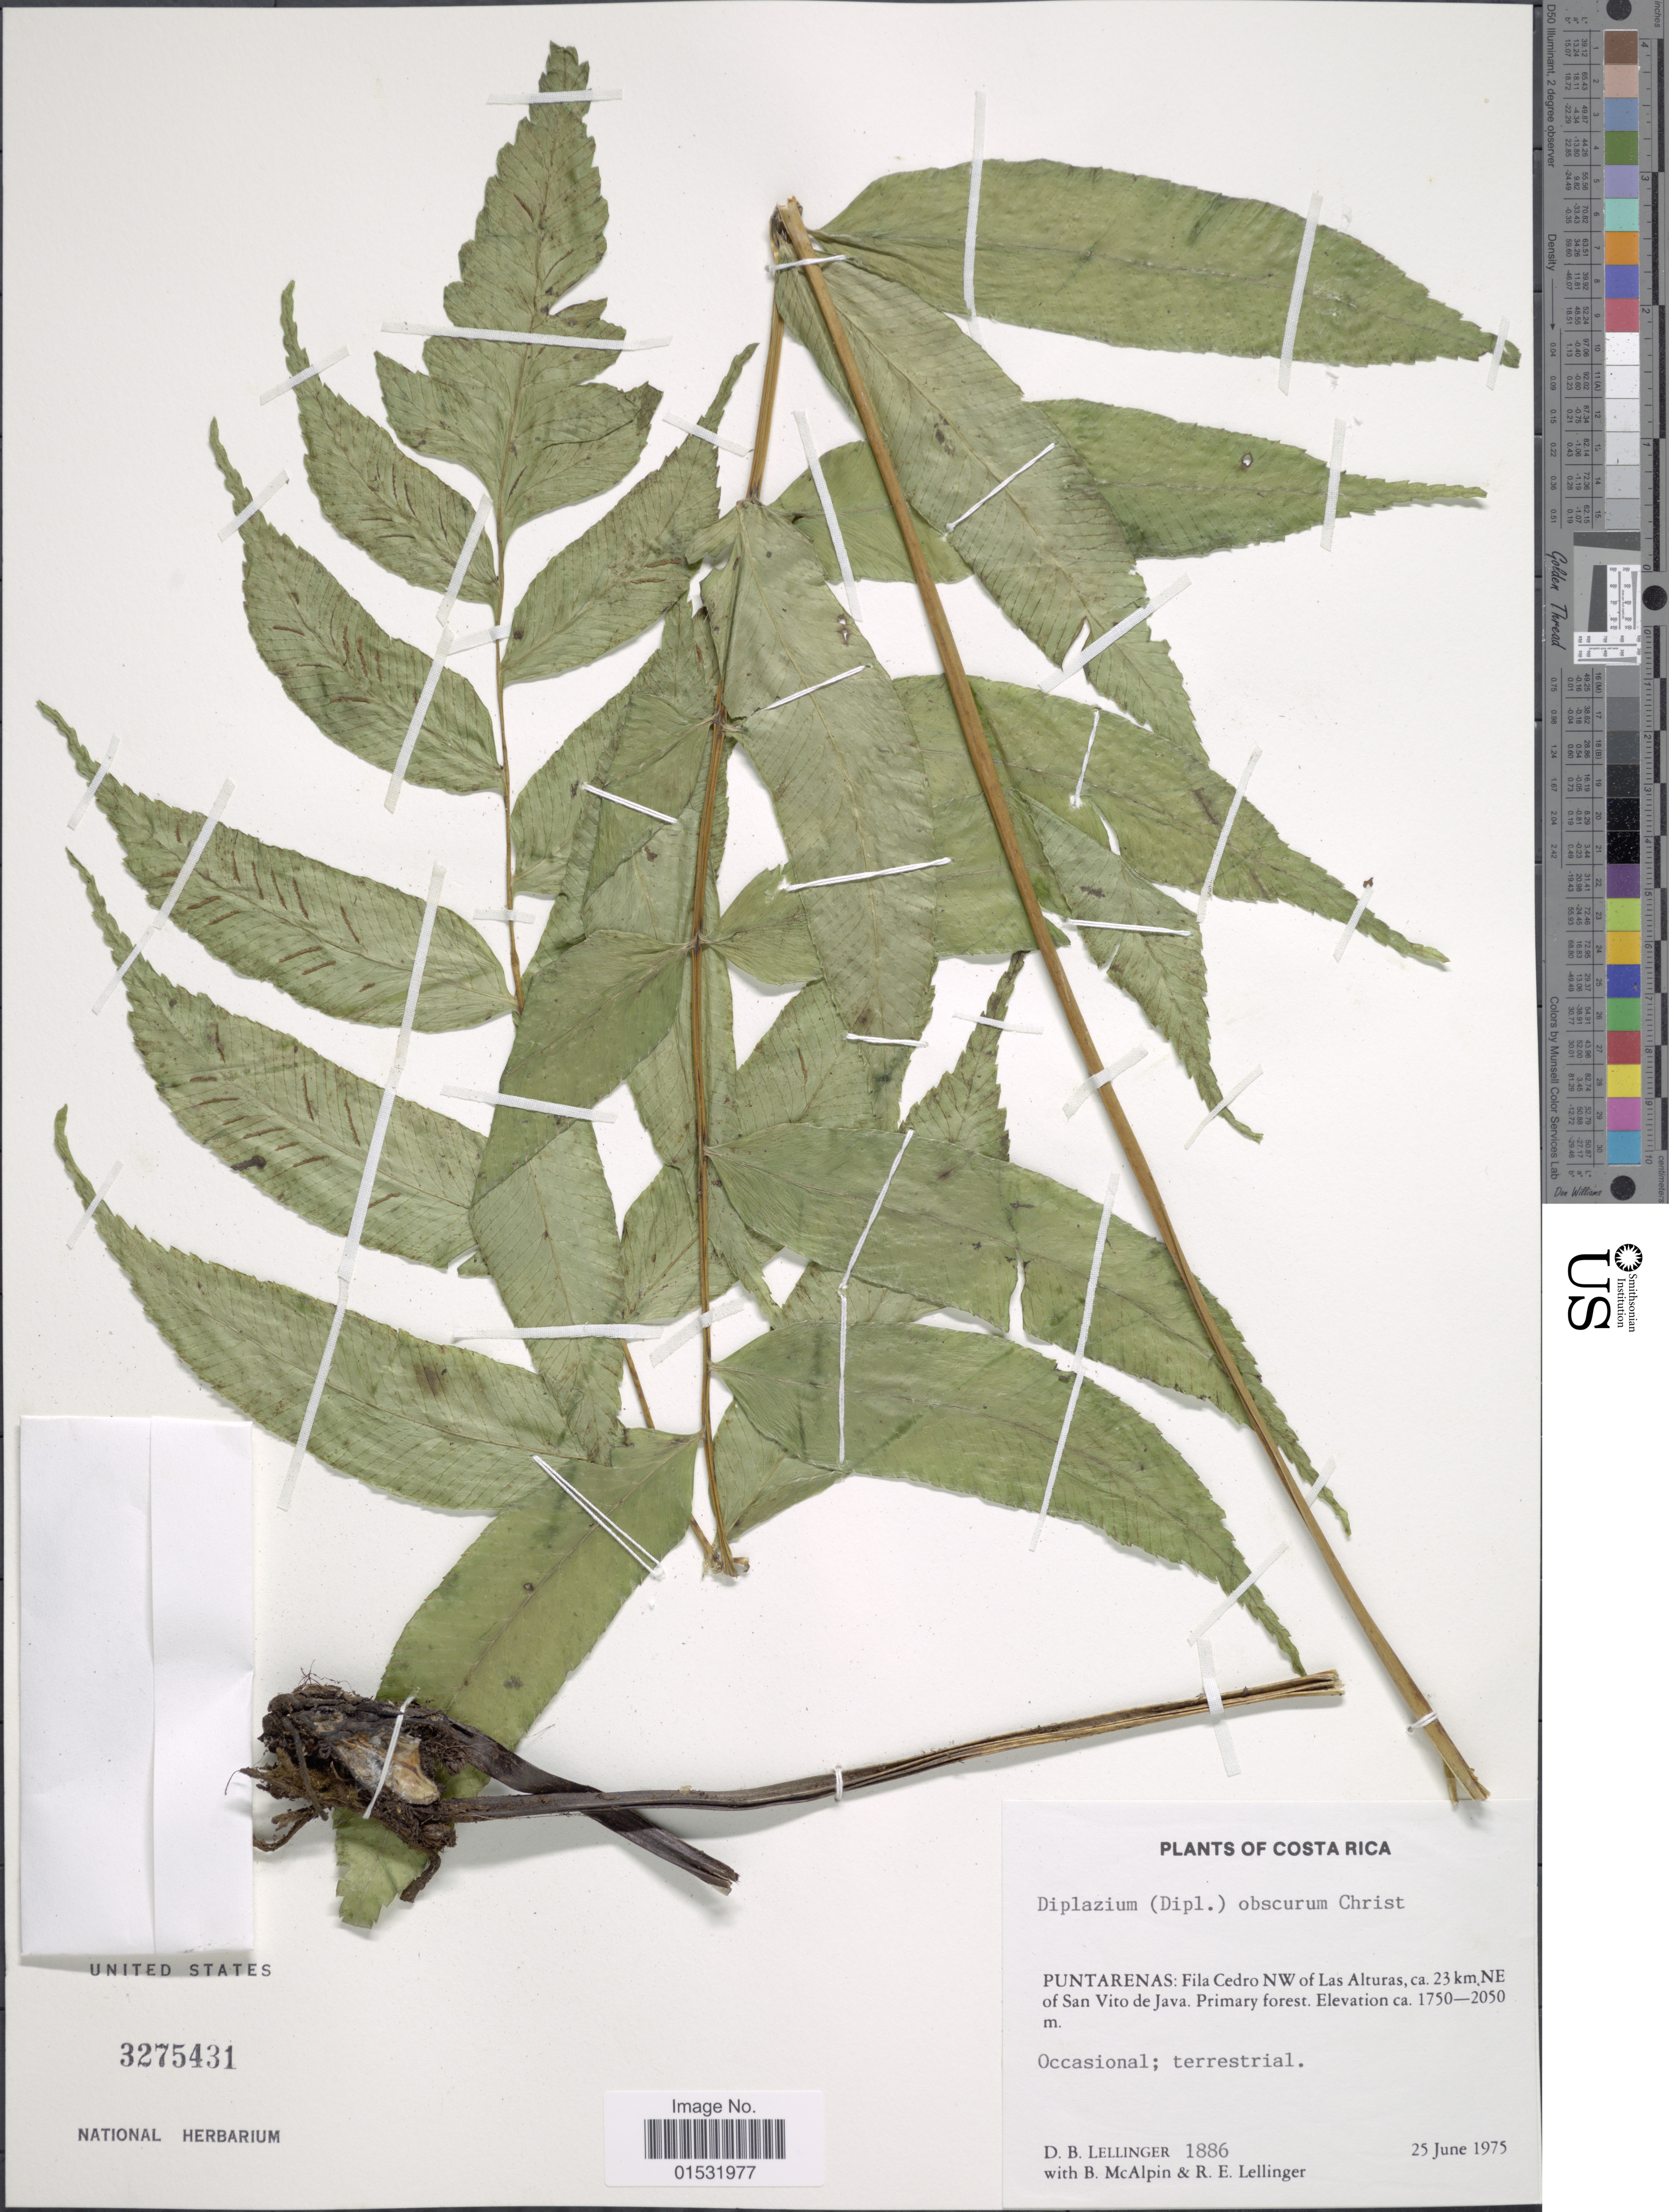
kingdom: Plantae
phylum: Tracheophyta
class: Polypodiopsida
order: Polypodiales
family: Athyriaceae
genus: Diplazium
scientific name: Diplazium obscurum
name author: Christ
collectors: D. B. Lellinger, B. McAlpin & R. E. Lellinger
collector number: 1886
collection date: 1975-06-25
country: Costa Rica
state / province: Puntarenas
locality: Fila Cedro NW of Las Alturas, ca. 23 km NE of San Vito de Java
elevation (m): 1750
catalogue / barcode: US 3275431